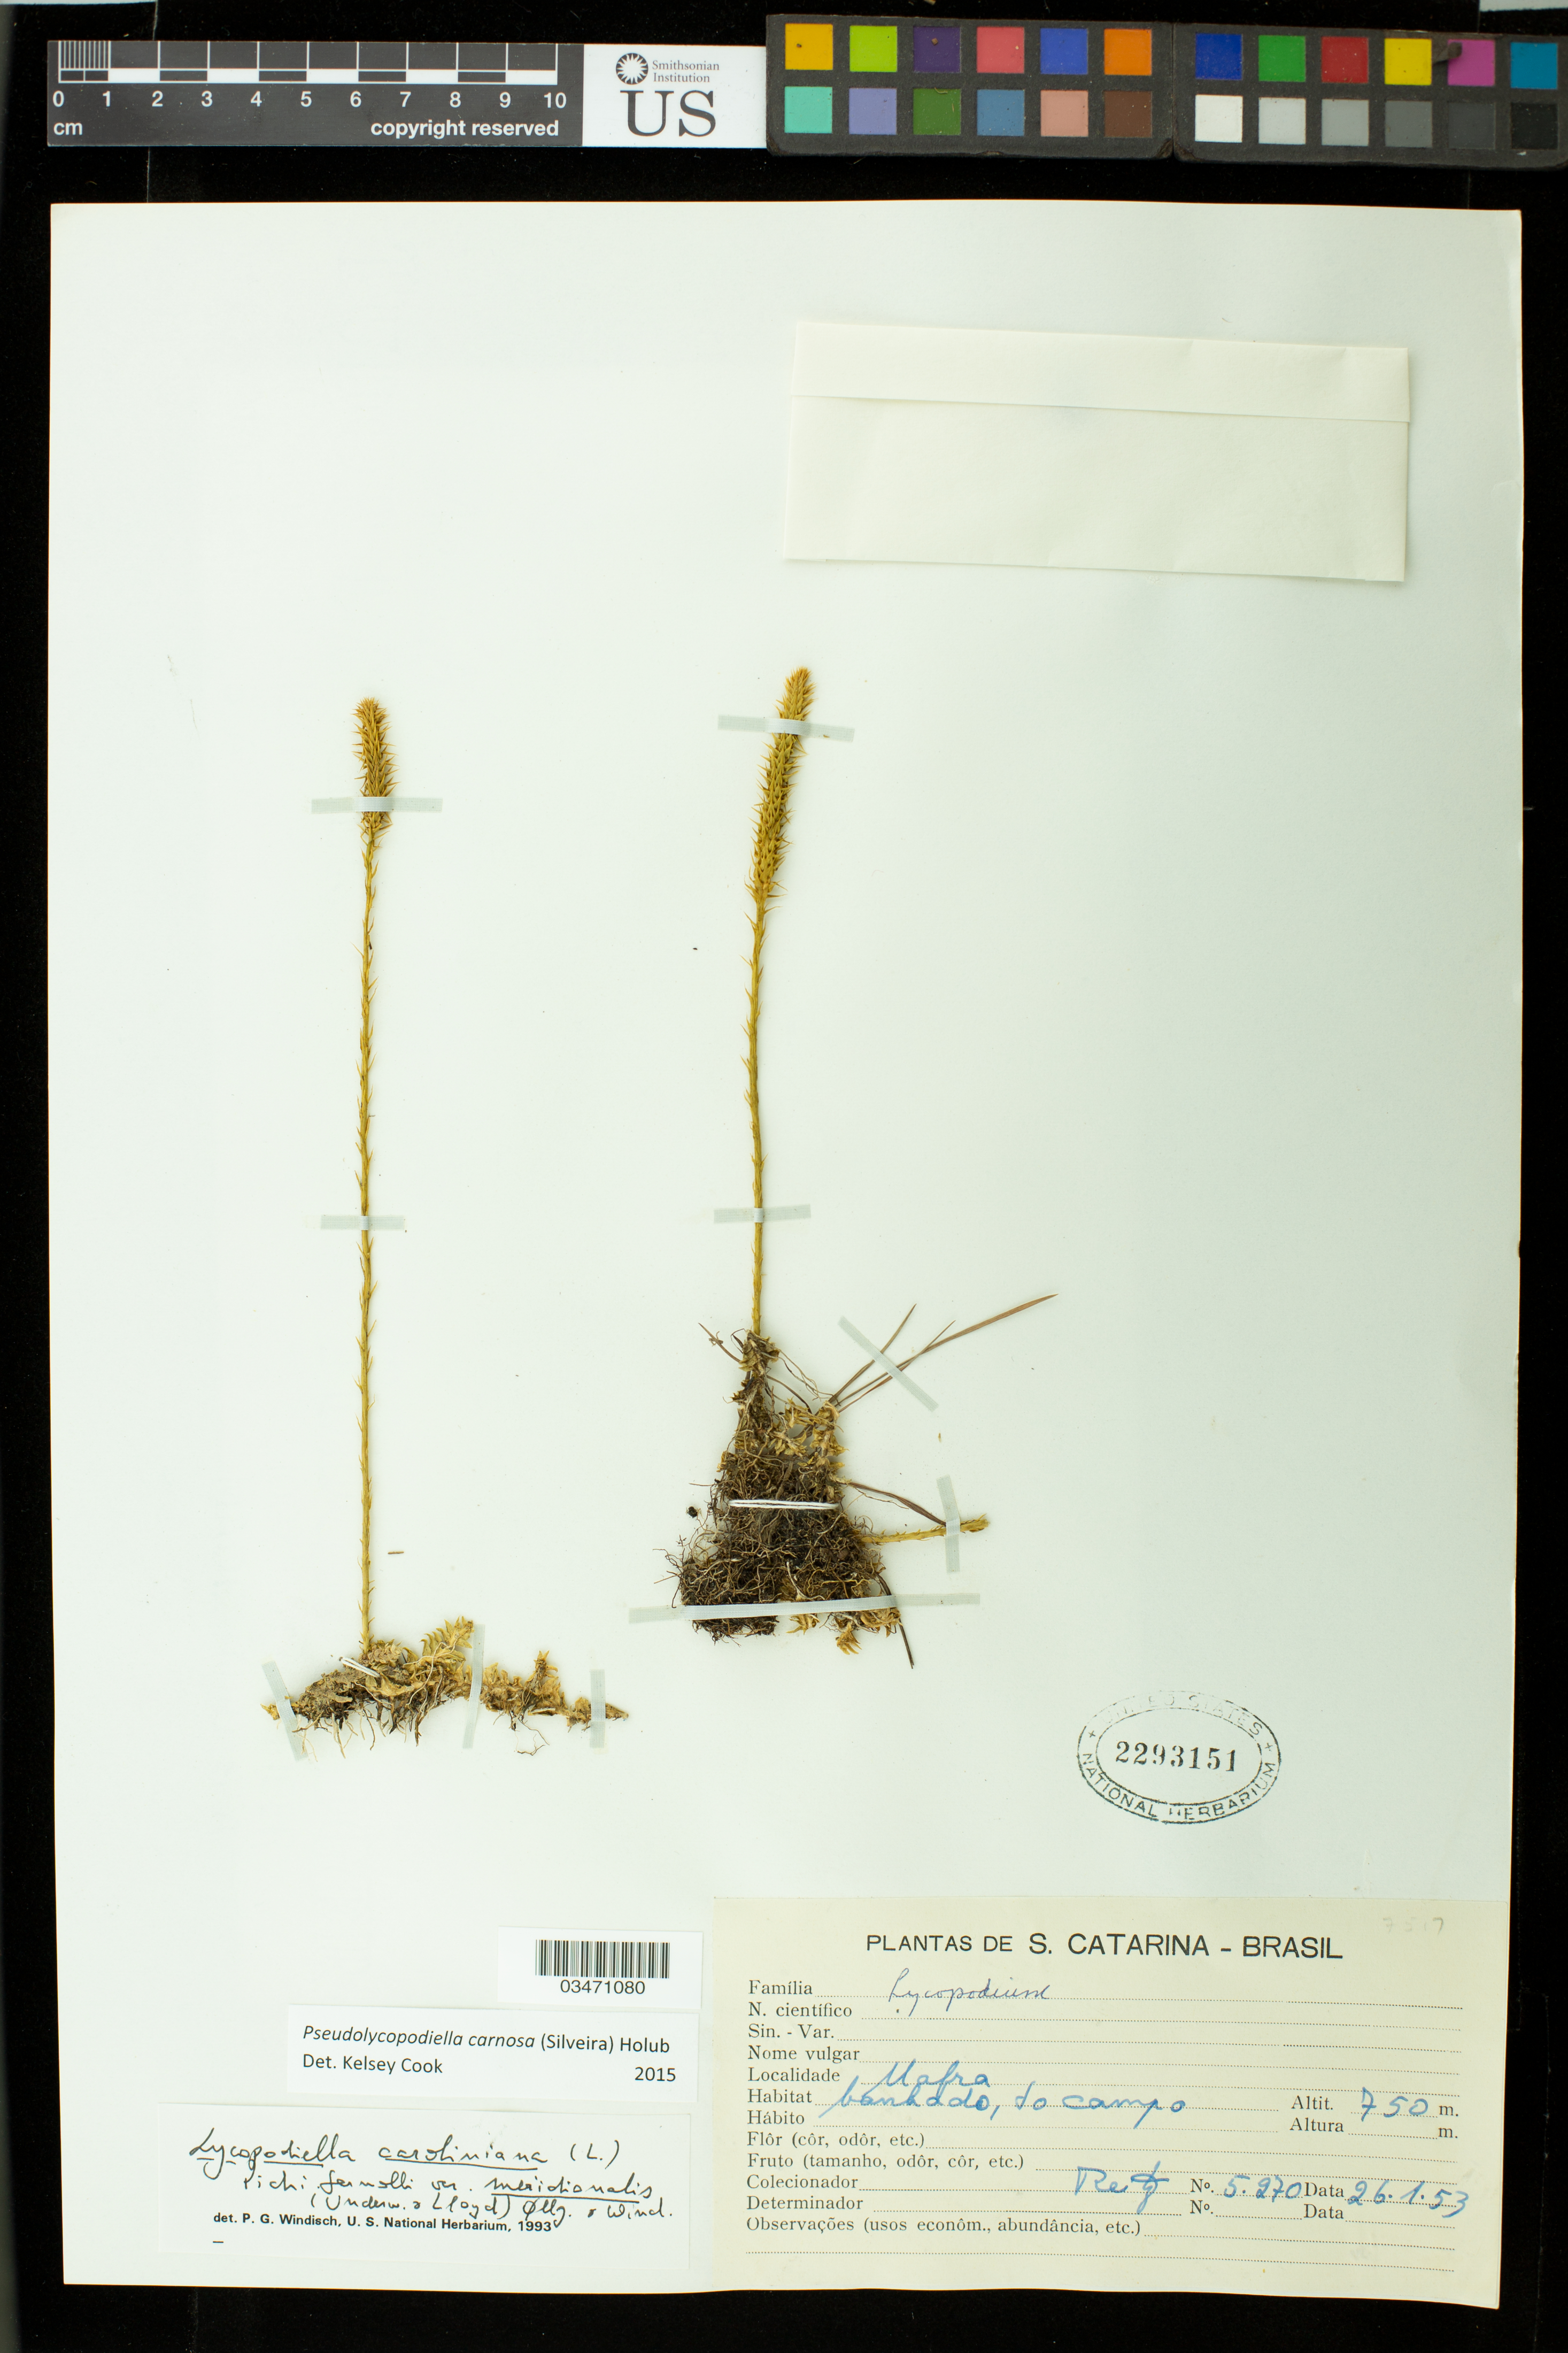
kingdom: Plantae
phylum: Tracheophyta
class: Lycopodiopsida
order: Lycopodiales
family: Lycopodiaceae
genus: Pseudolycopodiella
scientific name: Pseudolycopodiella meridionalis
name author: (Underw. & F.E. Lloyd) Holub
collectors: -- Reitz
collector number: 5270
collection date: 1953-01-26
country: Brazil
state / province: Santa Catarina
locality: Mafra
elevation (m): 750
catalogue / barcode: US 2293151